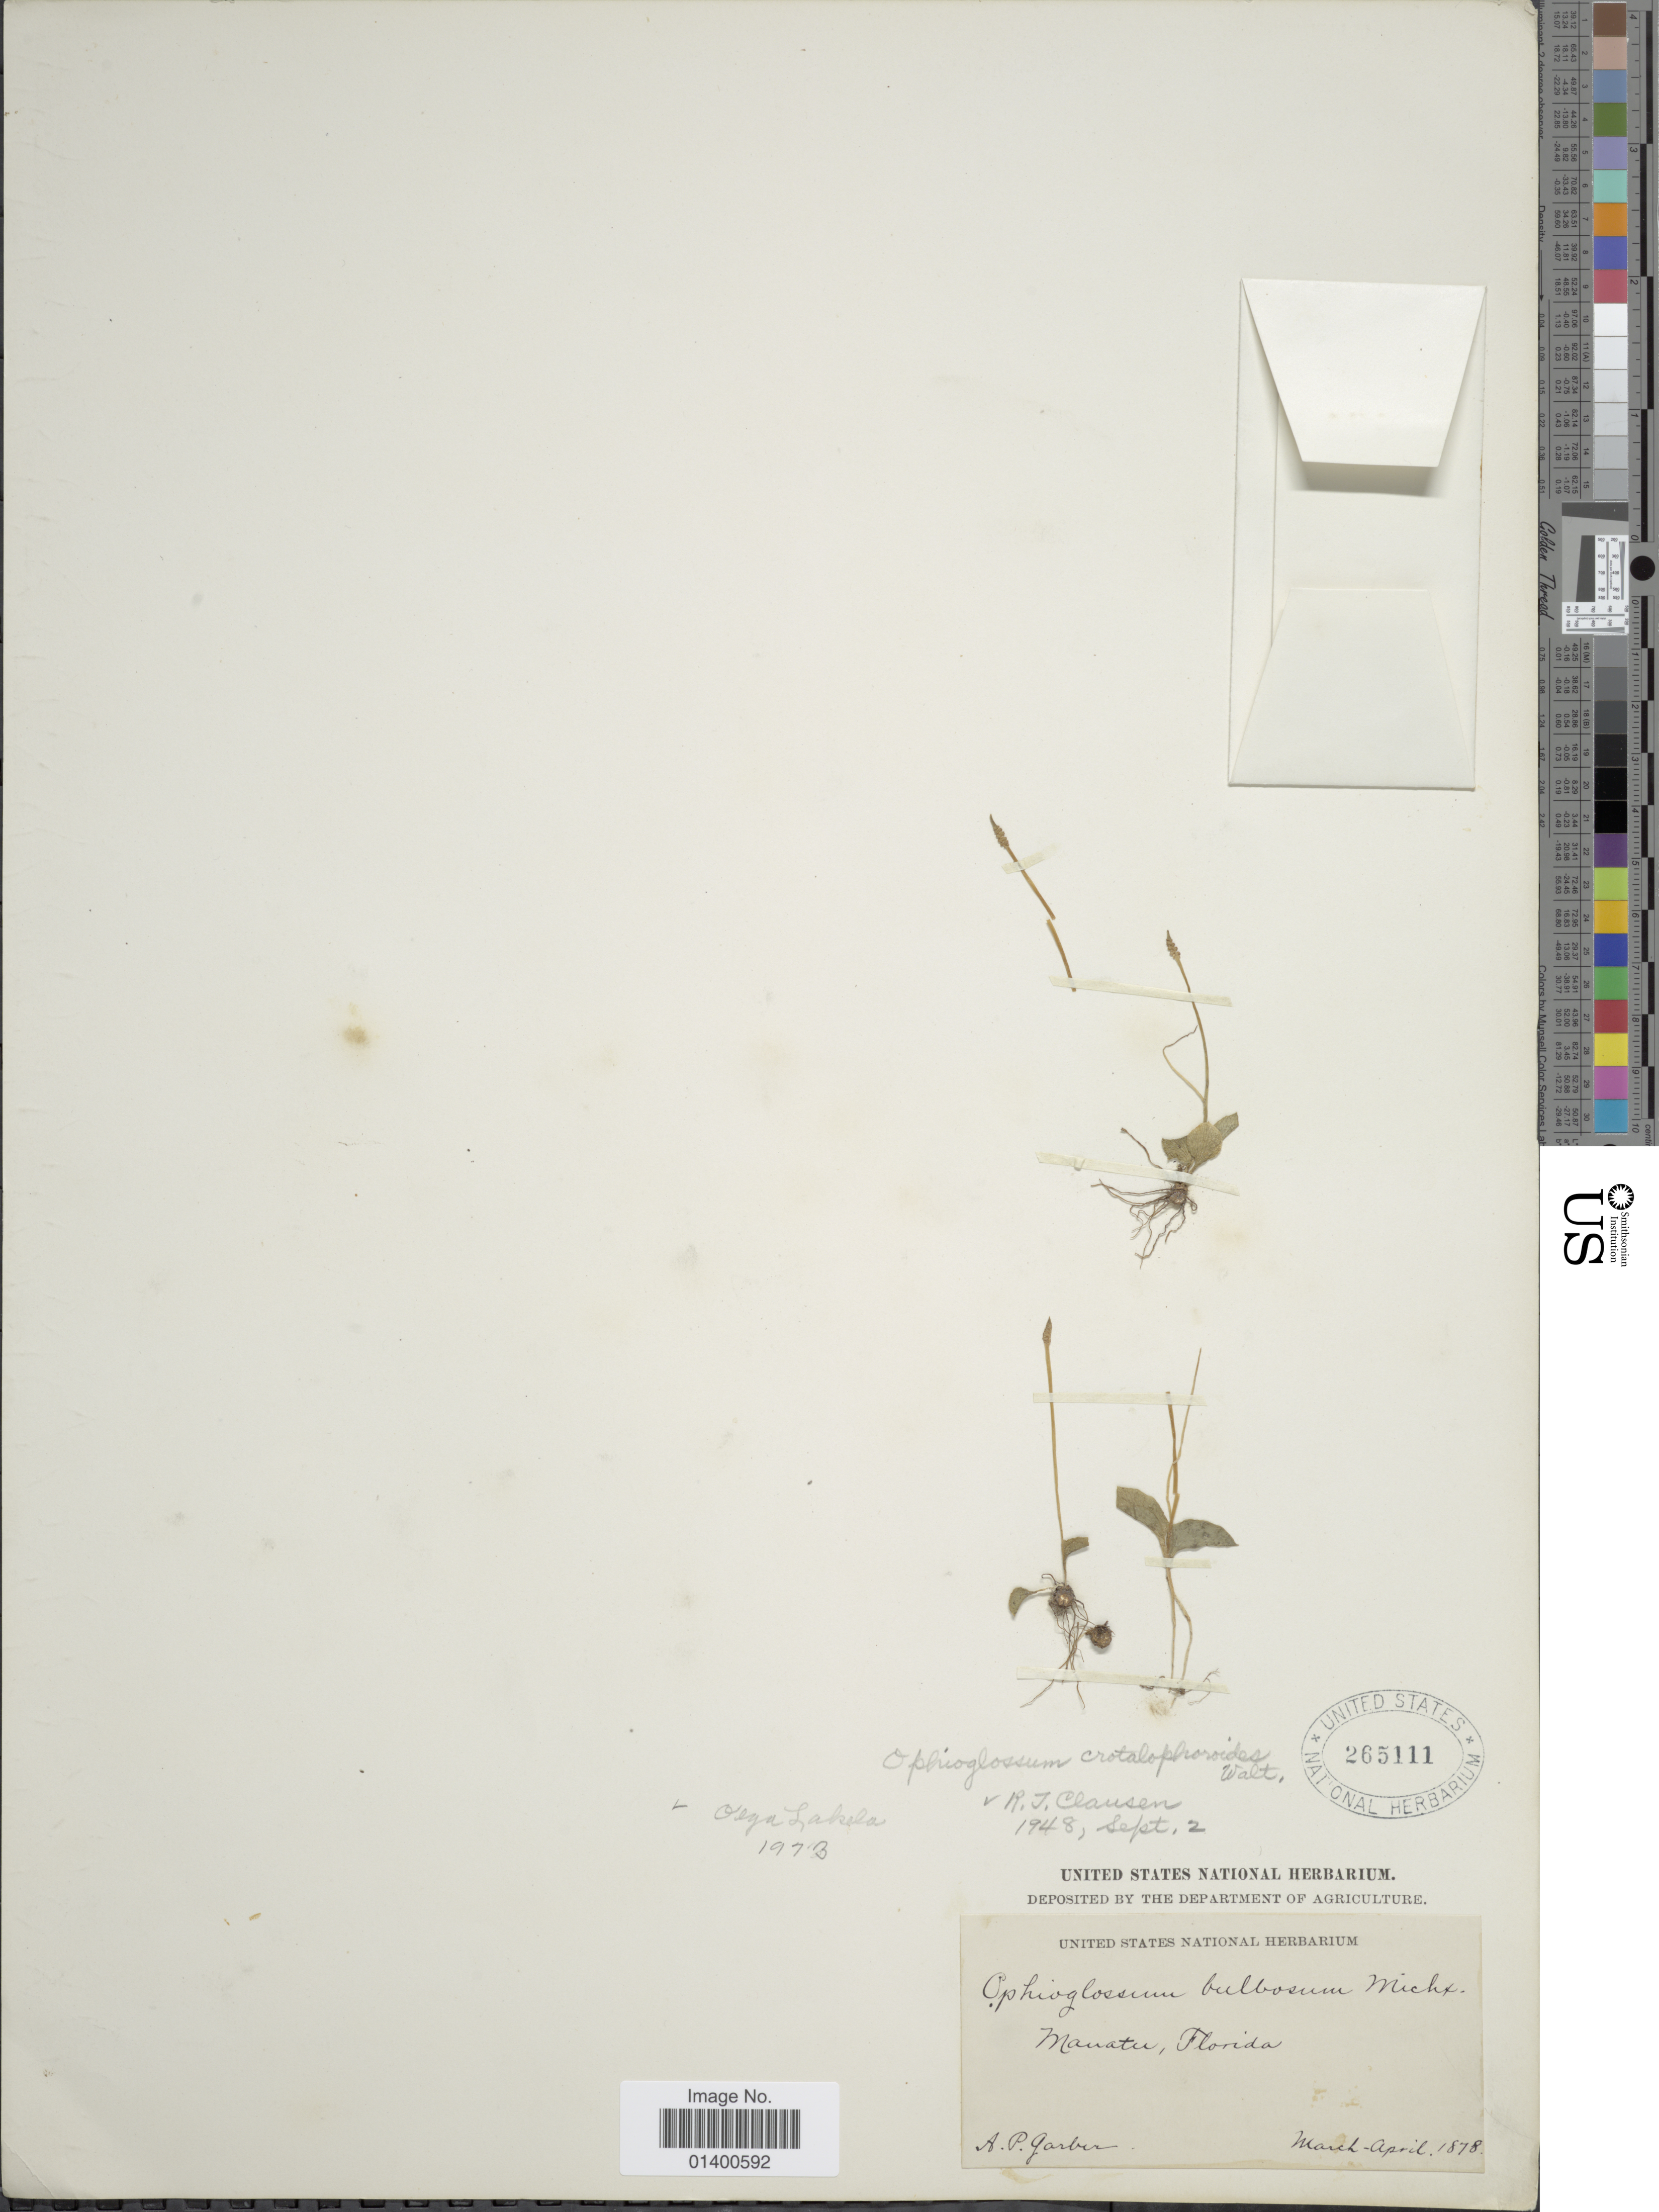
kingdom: Plantae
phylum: Tracheophyta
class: Polypodiopsida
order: Ophioglossales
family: Ophioglossaceae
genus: Ophioglossum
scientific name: Ophioglossum crotalophoroides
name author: Walter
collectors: A. P. Garber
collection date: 1878-03/1878-04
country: United States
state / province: Florida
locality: Manatee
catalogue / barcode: US 265111